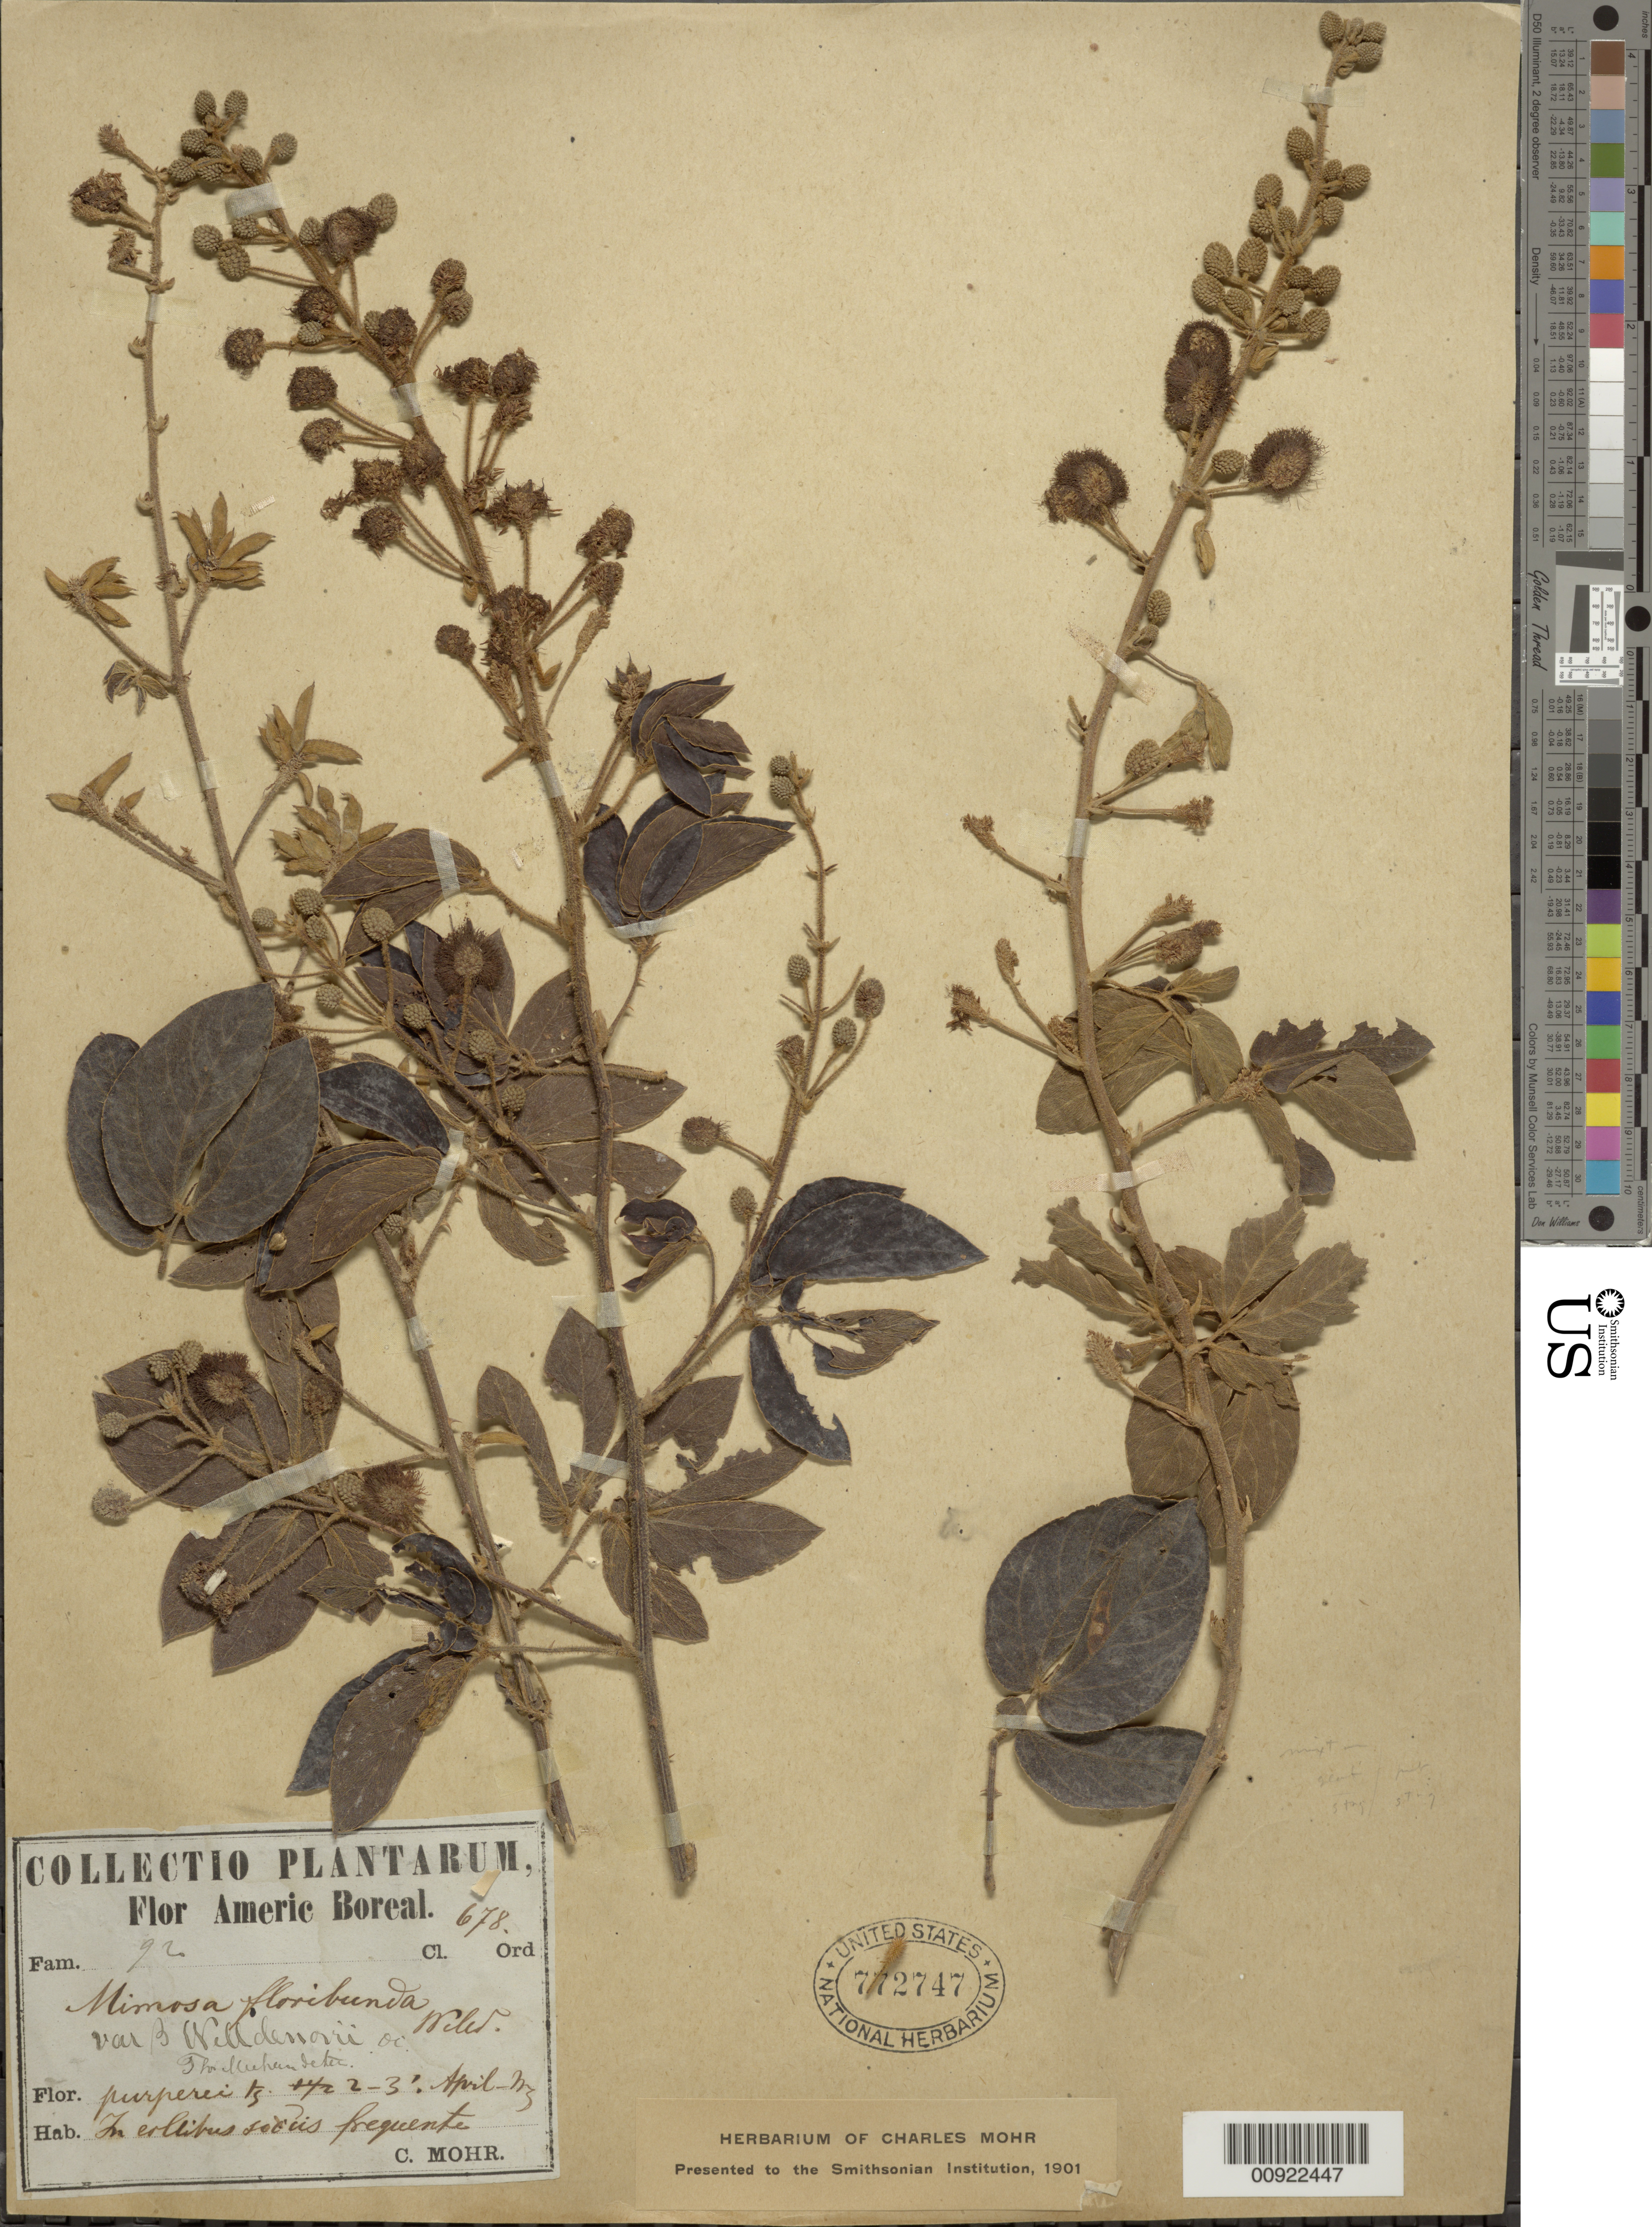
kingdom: Plantae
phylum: Tracheophyta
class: Magnoliopsida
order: Fabales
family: Fabaceae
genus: Mimosa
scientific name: Mimosa albida var. strigosa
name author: (Willd.) B.L. Rob.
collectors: C. T. Mohr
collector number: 678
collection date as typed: Apr ---- to -- Mar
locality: Unknown (Mexico).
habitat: In erllibus locus (illegible).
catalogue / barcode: US 772747